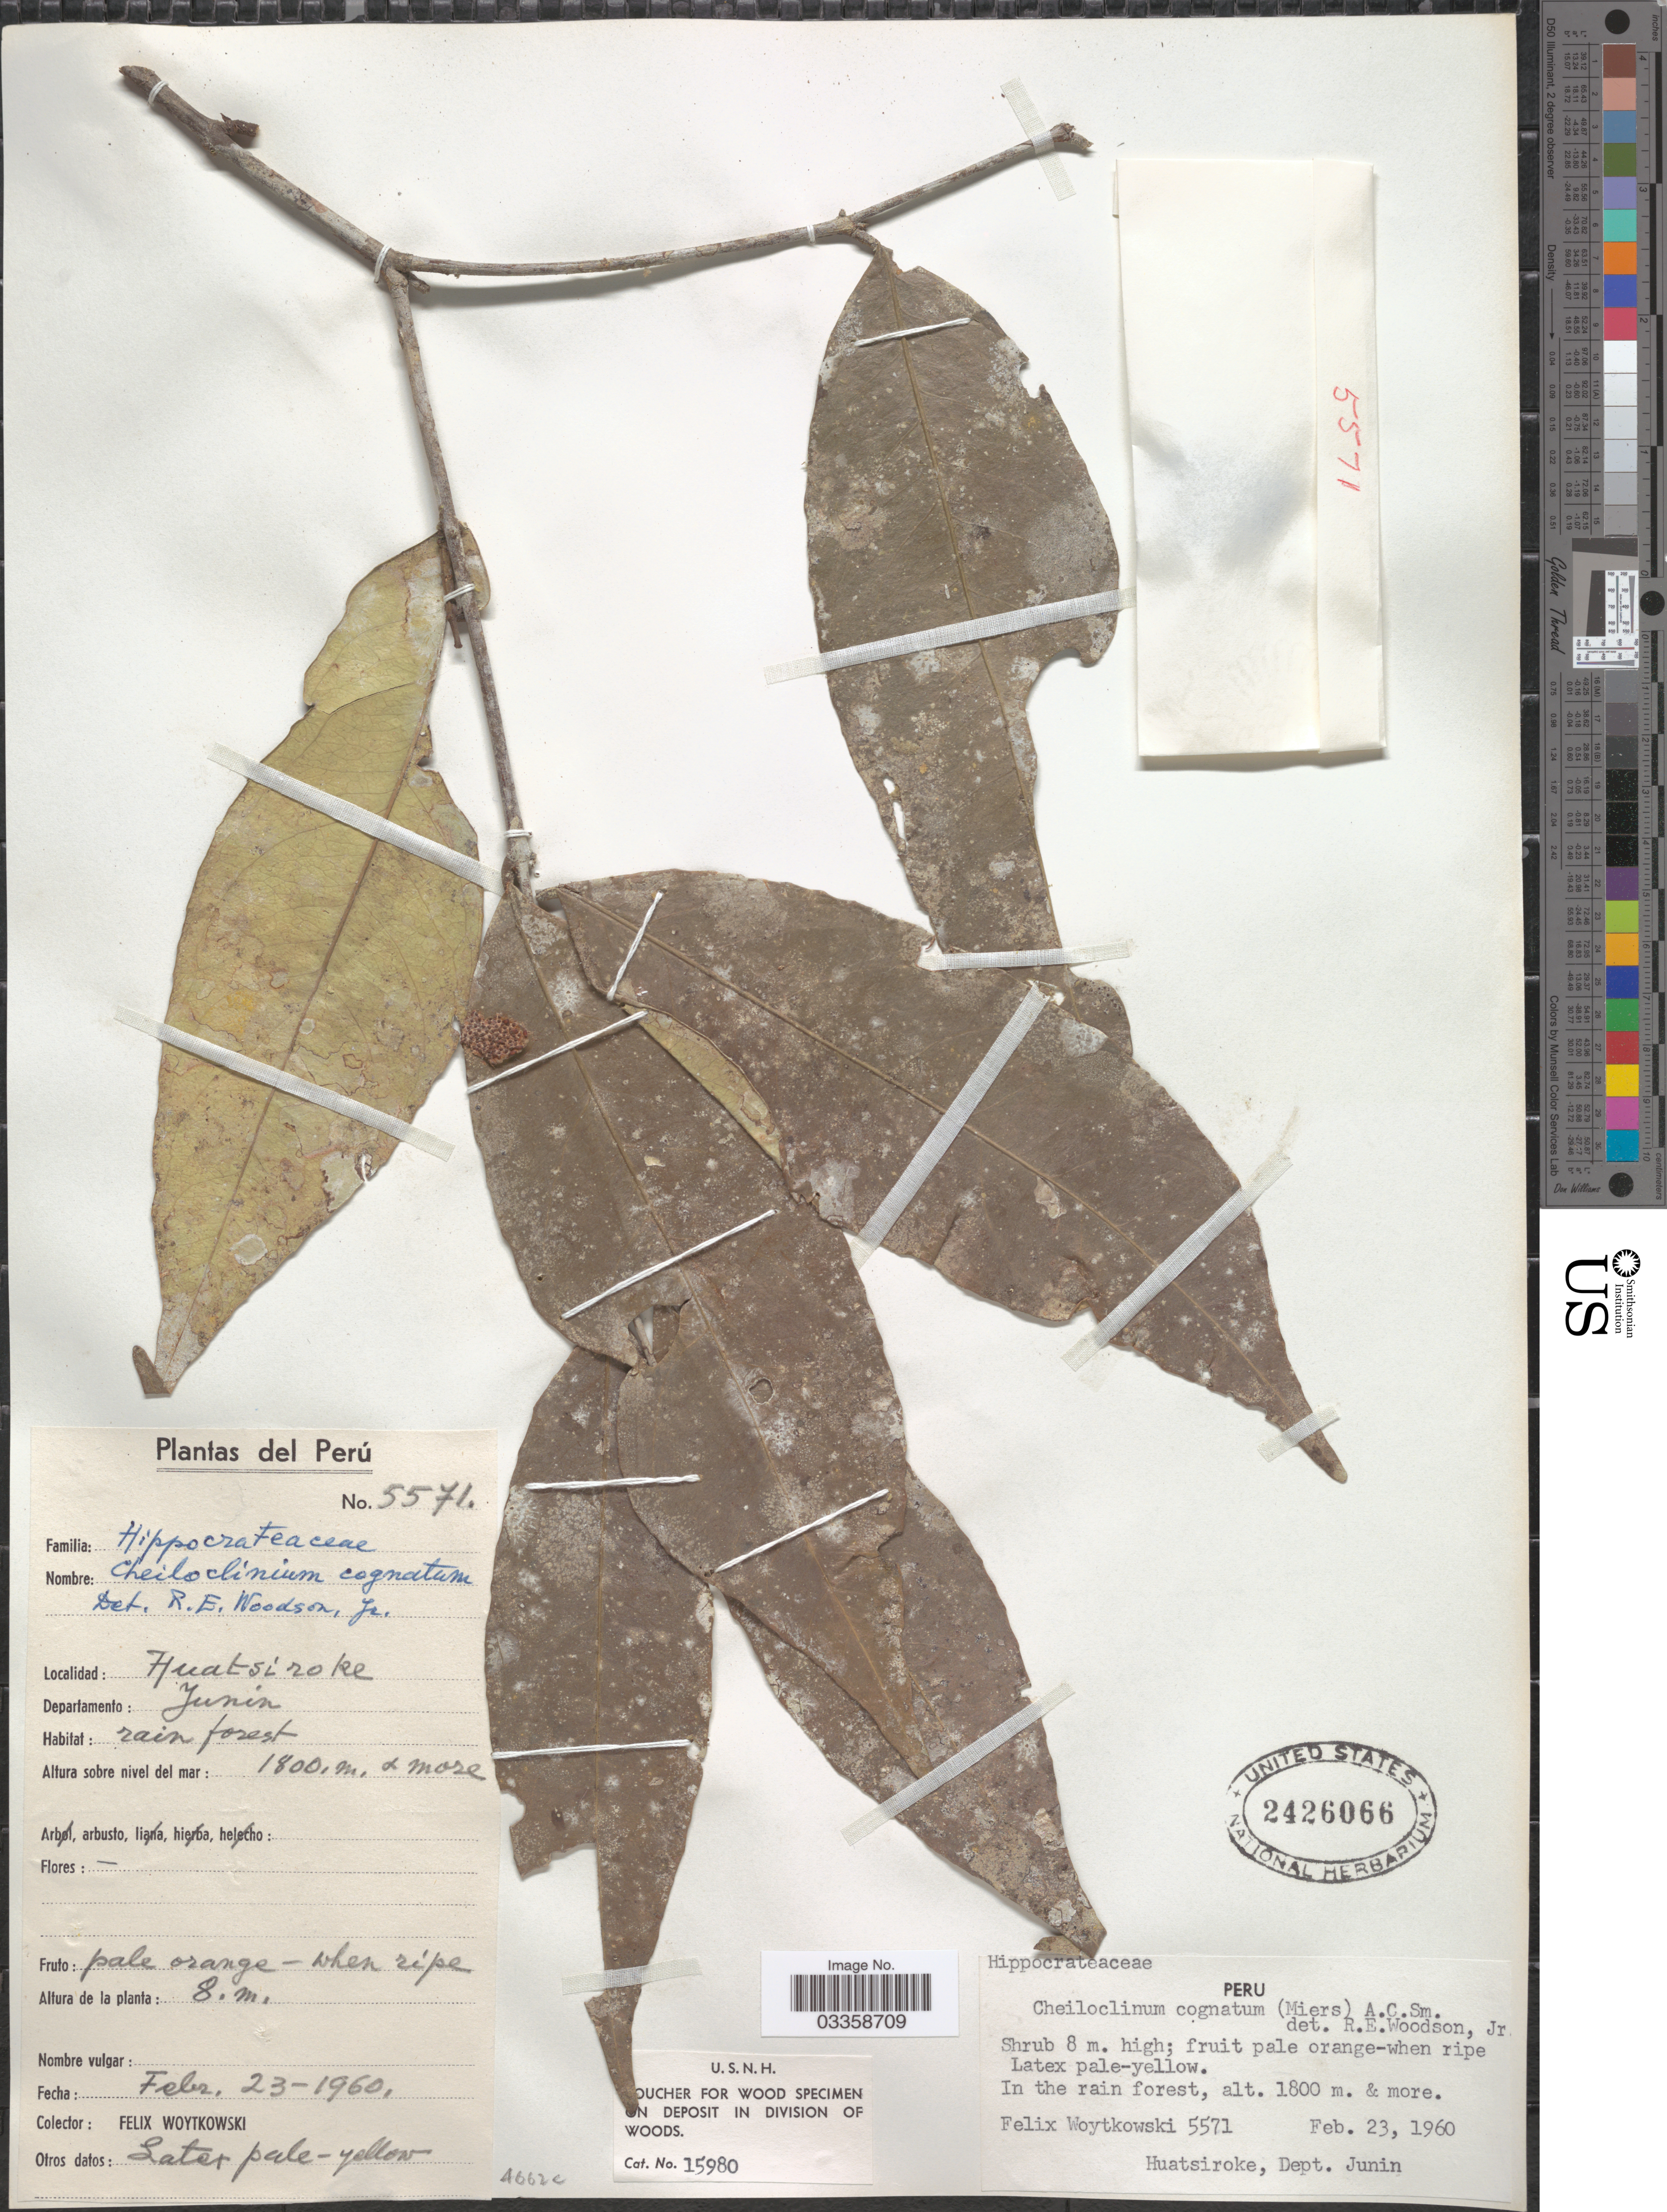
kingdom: Plantae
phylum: Tracheophyta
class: Magnoliopsida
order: Celastrales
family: Celastraceae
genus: Cheiloclinium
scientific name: Cheiloclinium cognatum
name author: (Miers) A.C. Sm.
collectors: F. Woytkowski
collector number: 5571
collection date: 1960-02-23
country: Peru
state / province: Junín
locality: Huatsiroke, Dept. Junin.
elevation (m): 1800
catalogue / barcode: US 2426066